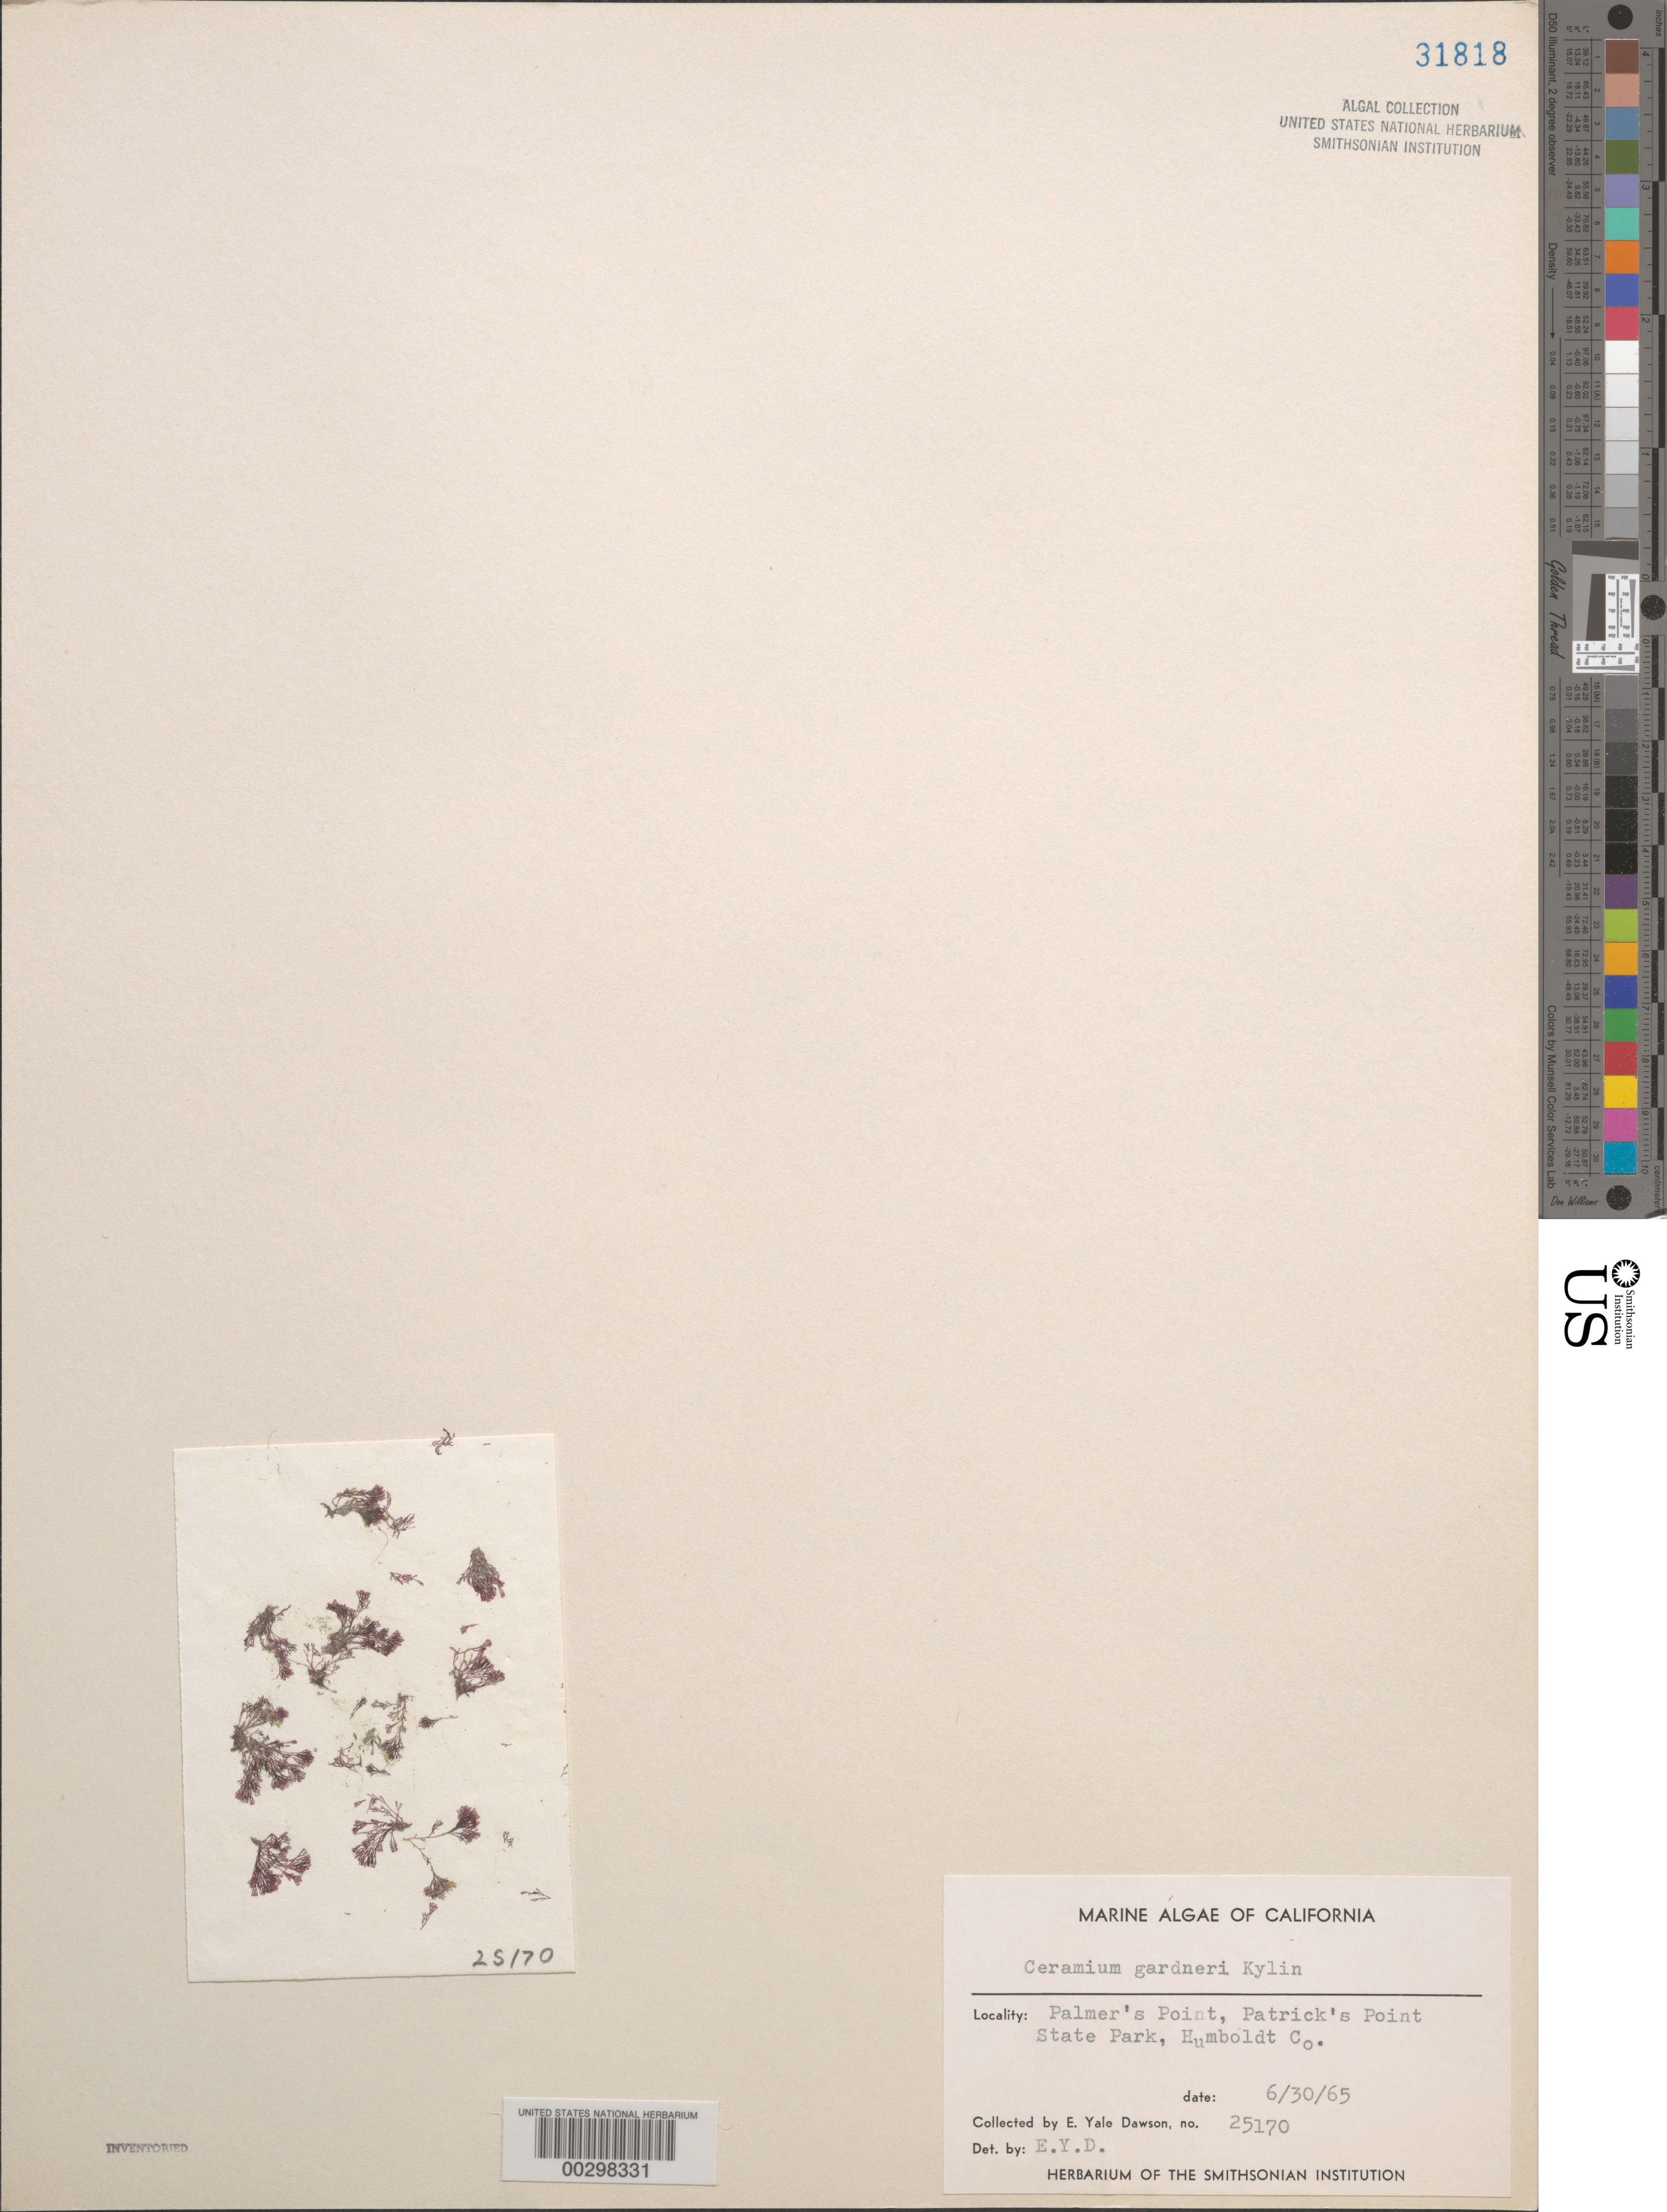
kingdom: Plantae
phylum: Rhodophyta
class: Florideophyceae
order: Ceramiales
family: Ceramiaceae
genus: Ceramium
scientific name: Ceramium gardneri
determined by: Dawson, E. Y.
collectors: E. Y. Dawson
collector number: EYD 25170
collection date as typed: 30 Jun 1965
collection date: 1965-06-30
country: United States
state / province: California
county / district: Humboldt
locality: Palmer's Point, Patrick's Point State Park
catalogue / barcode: US 31818